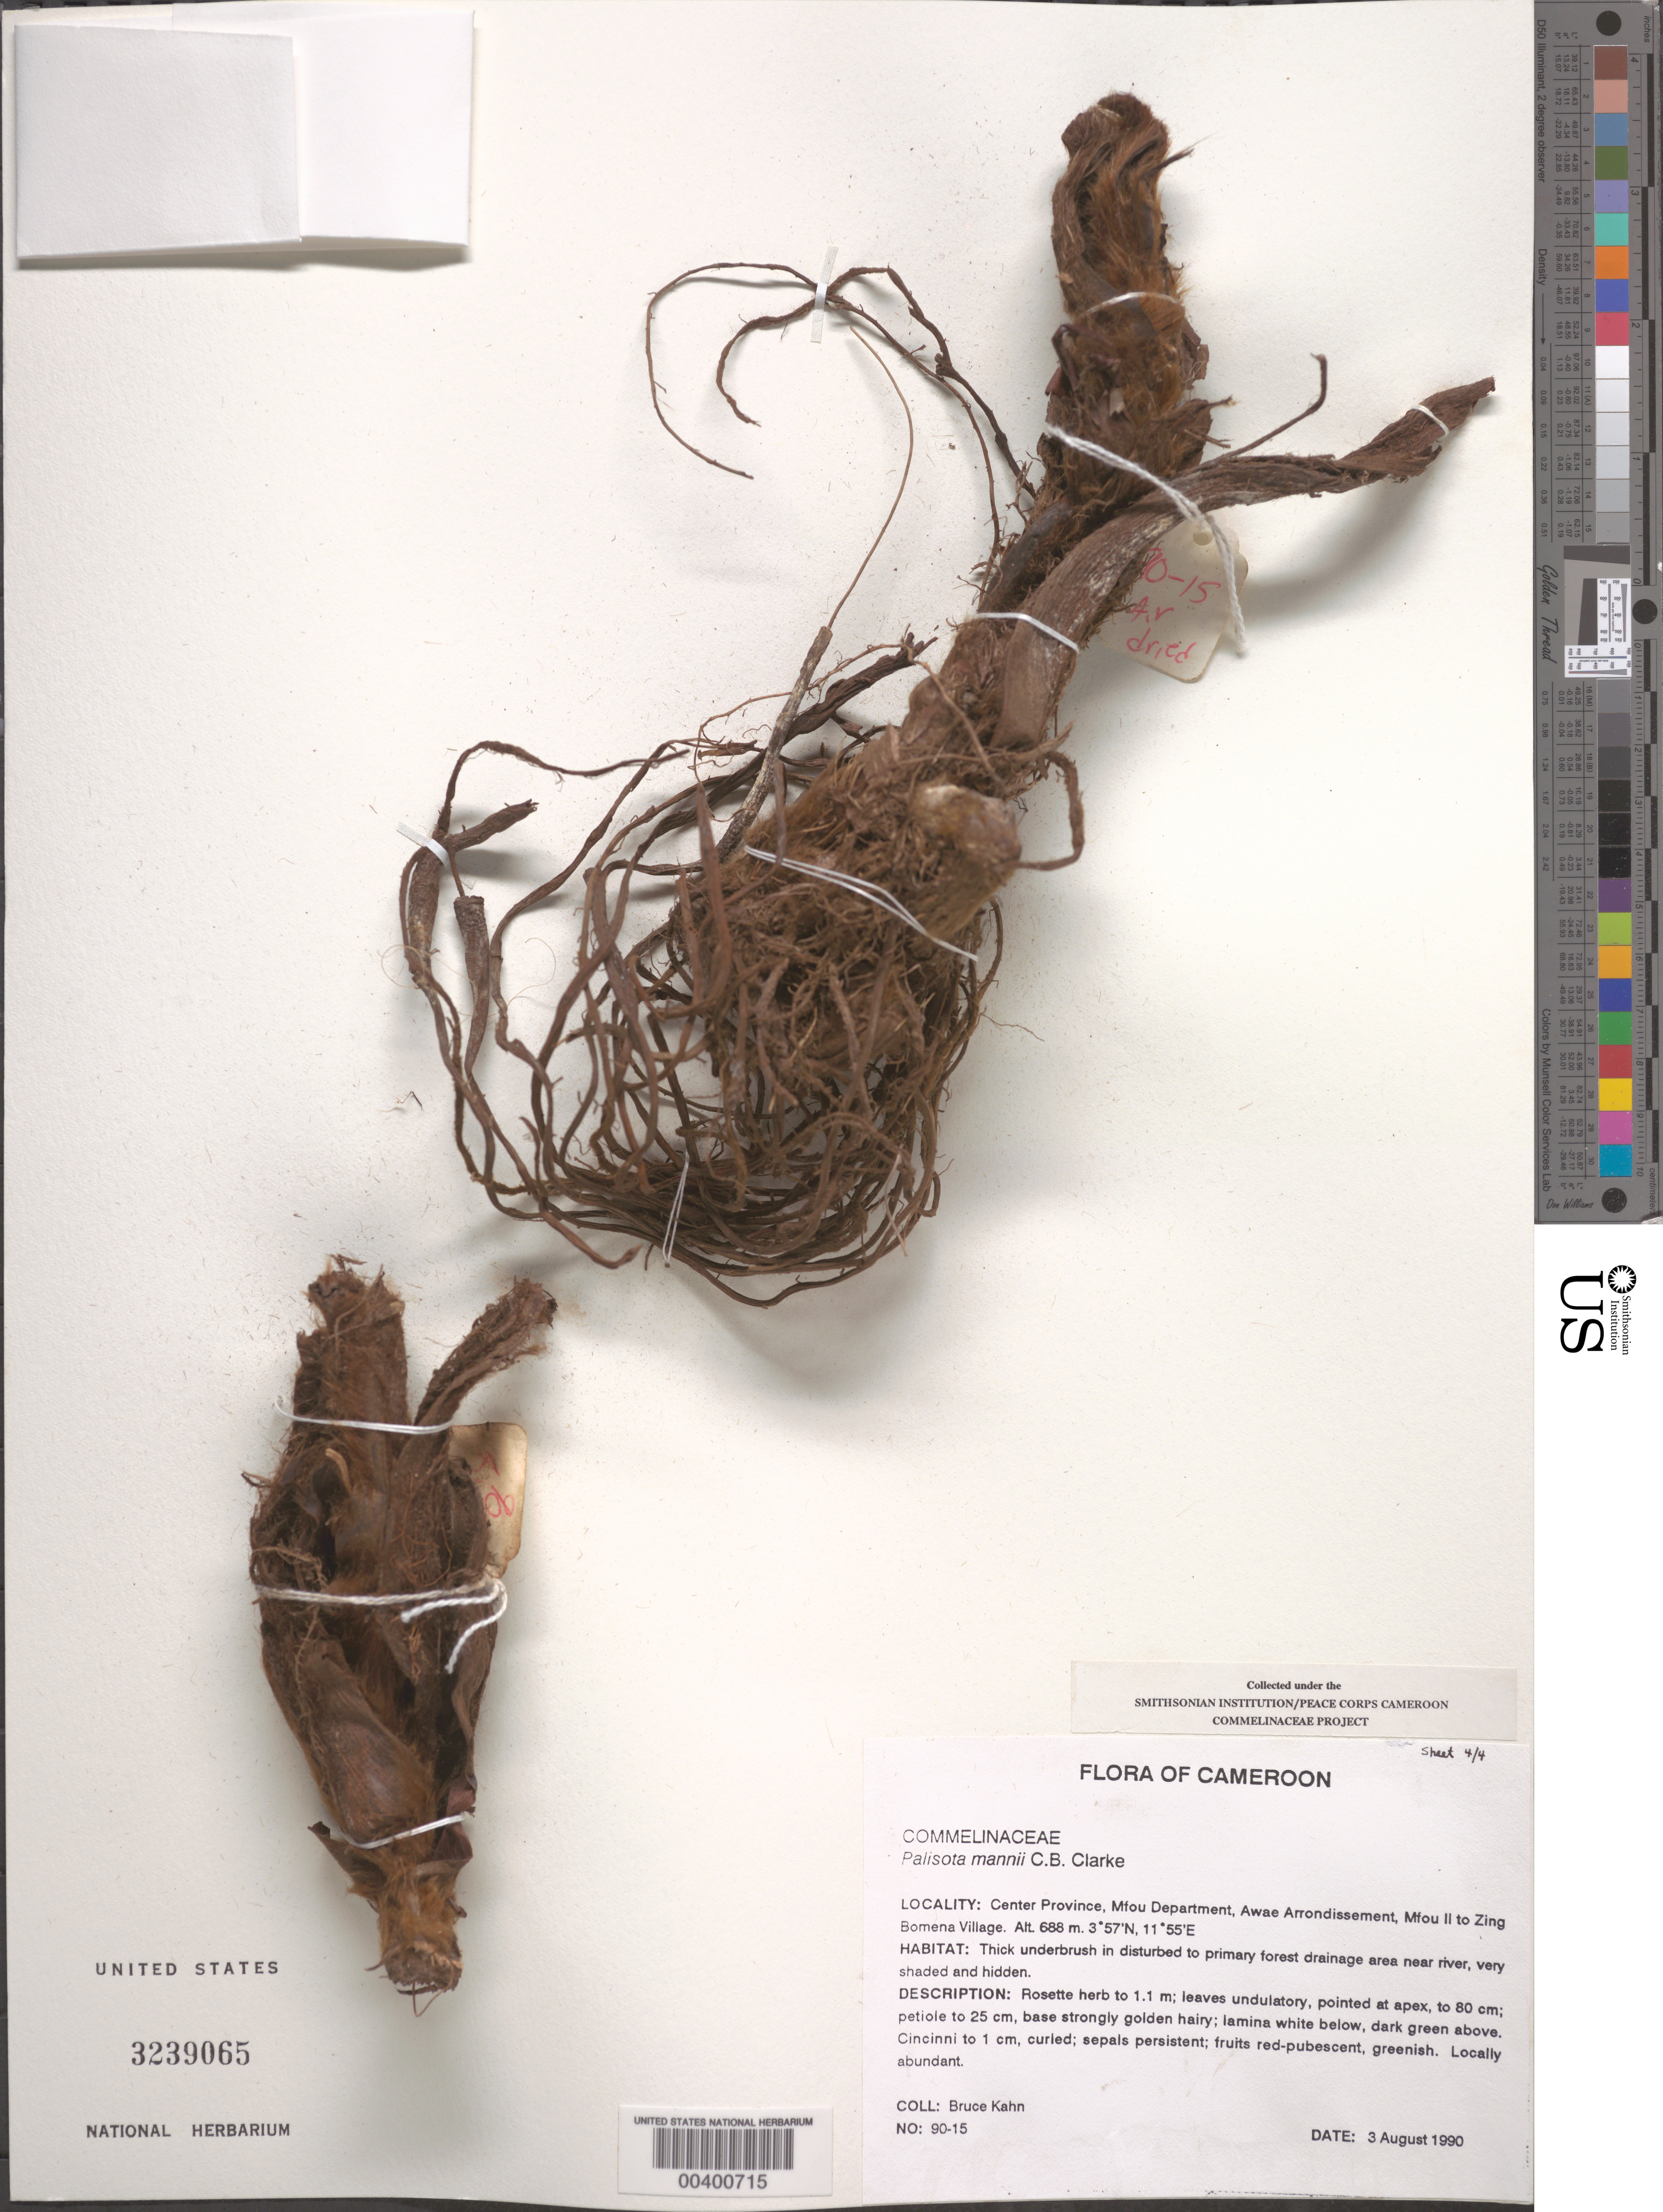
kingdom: Plantae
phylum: Tracheophyta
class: Liliopsida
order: Commelinales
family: Commelinaceae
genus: Palisota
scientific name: Palisota mannii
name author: C.B. Clarke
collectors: B. Kahn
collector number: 90-15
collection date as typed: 03 Aug 1990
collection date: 1990-08-03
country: Cameroon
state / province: Centre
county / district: Méfou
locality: Awae arrondissement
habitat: Thick underbrush in disturbed to primary forest drainage area near river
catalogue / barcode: US 3239065